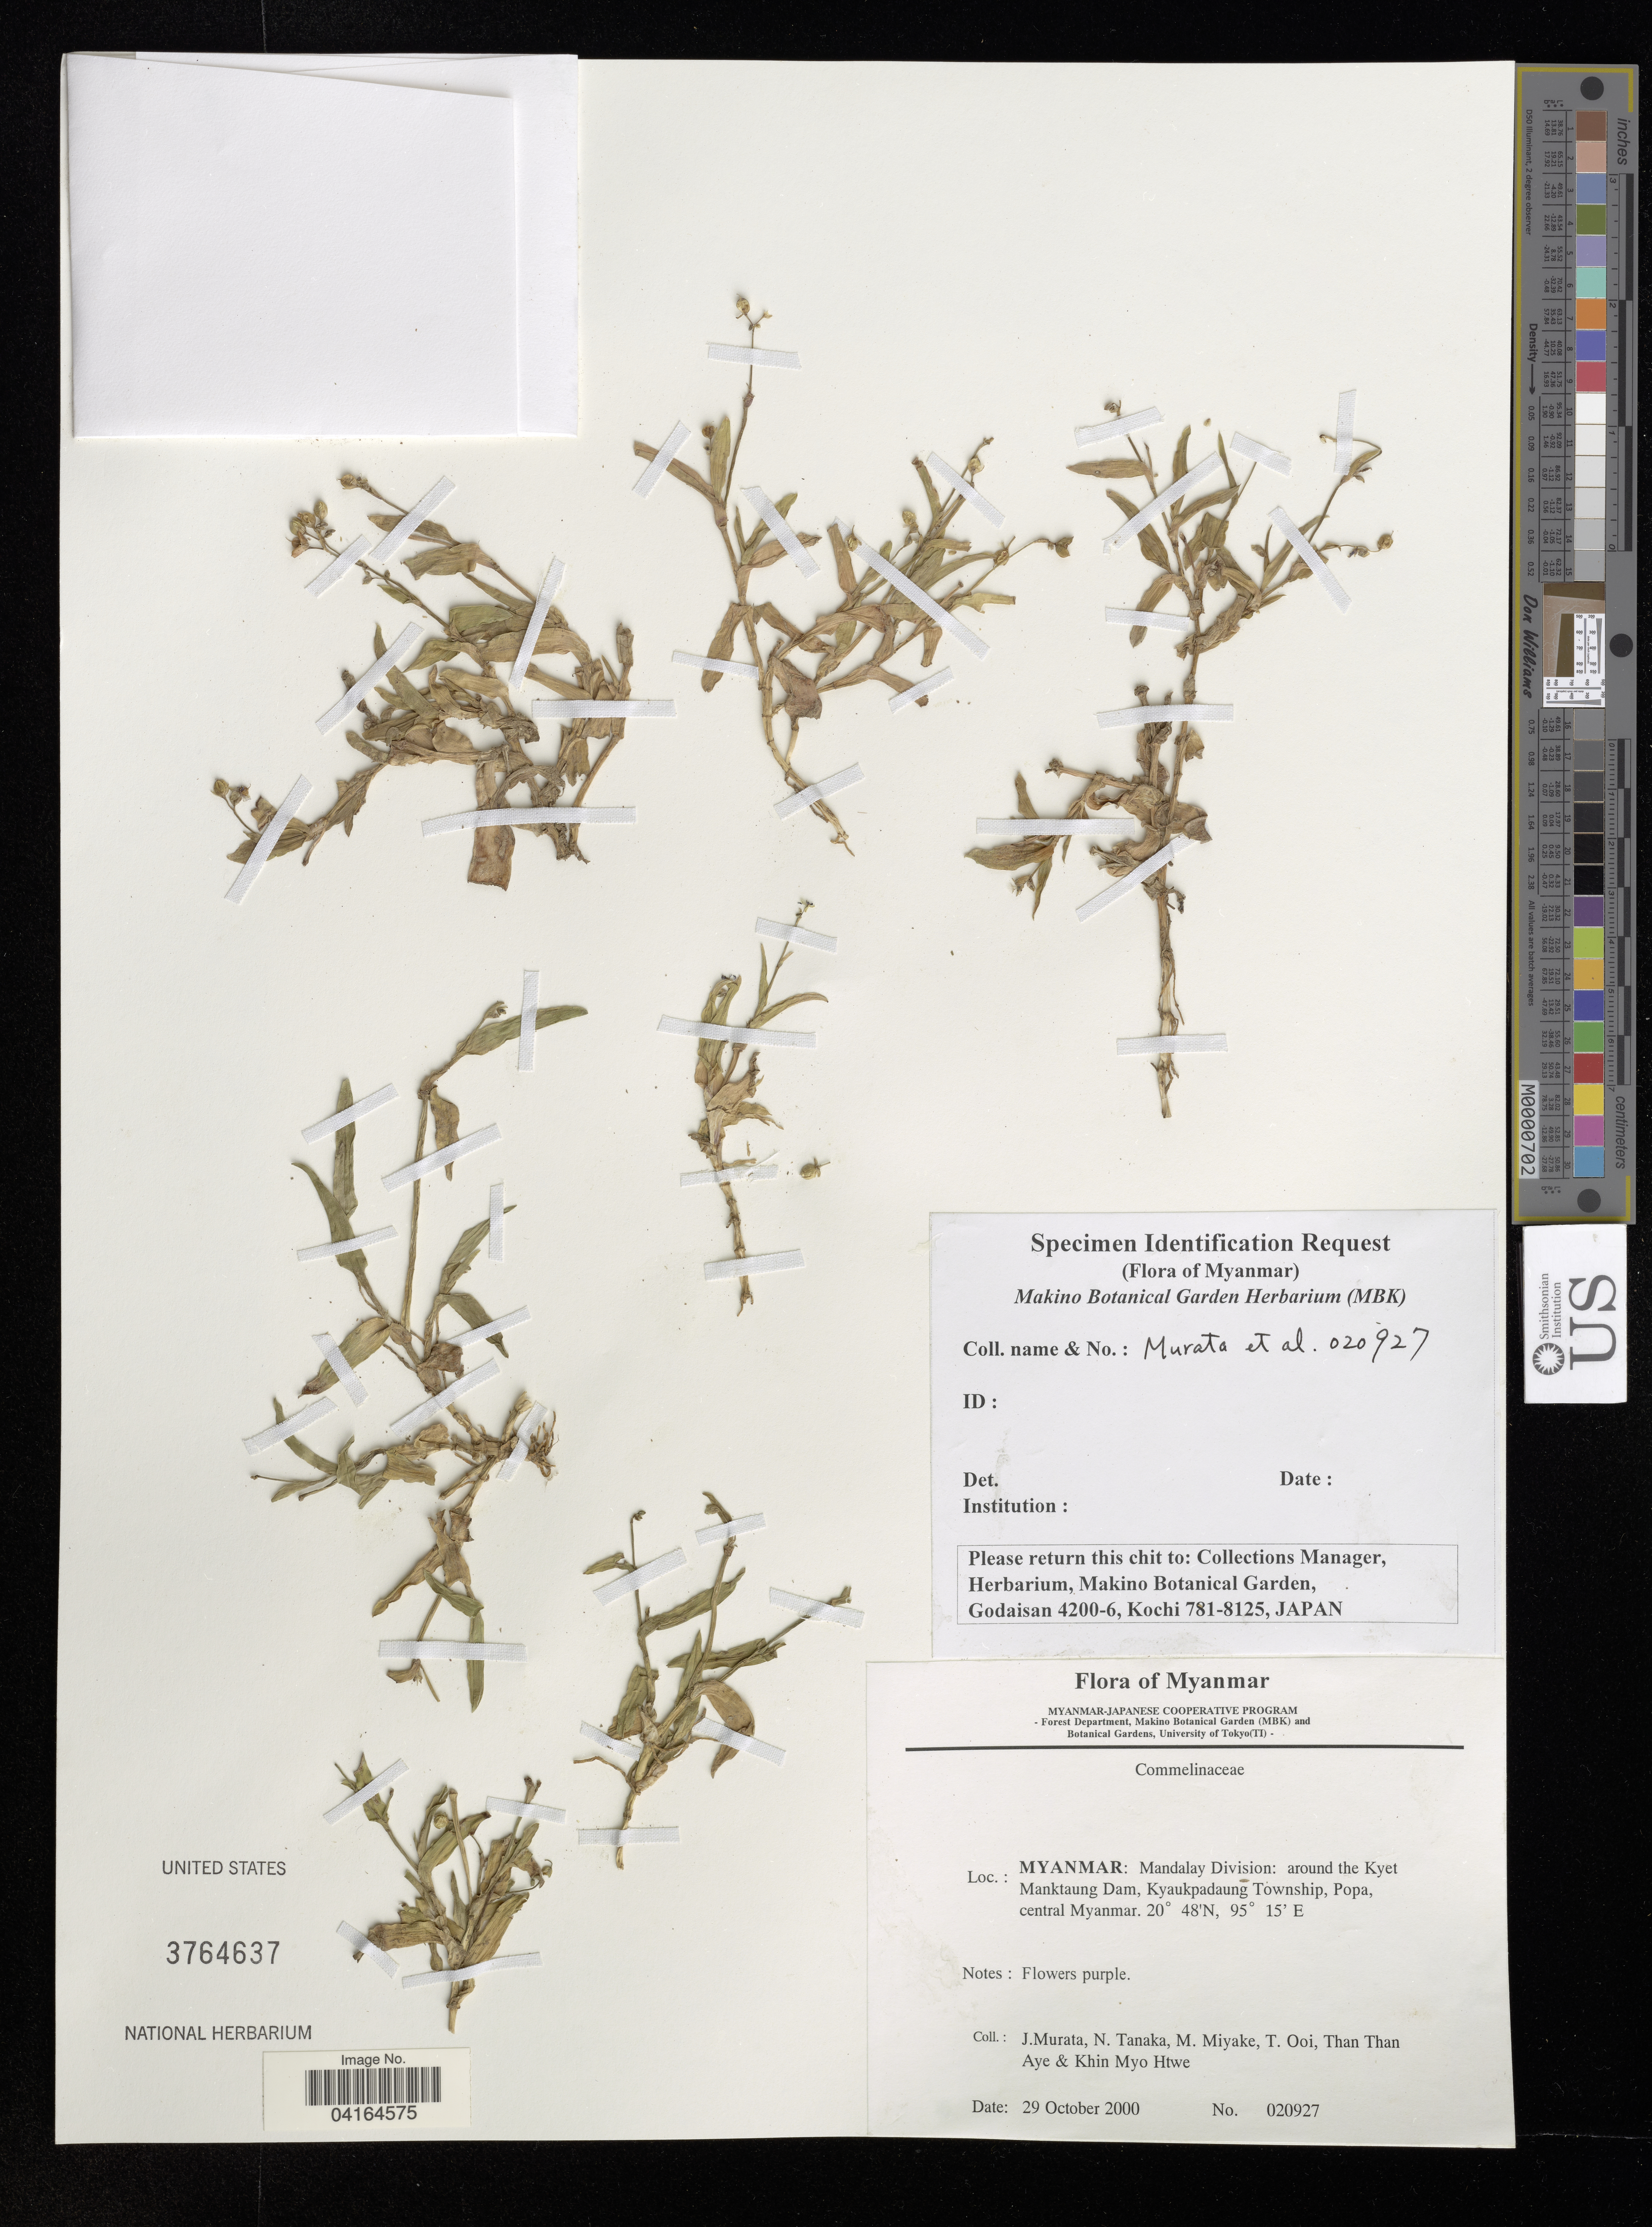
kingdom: Plantae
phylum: Tracheophyta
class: Liliopsida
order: Commelinales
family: Commelinaceae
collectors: J. Murata, N. Tanaka, M. Miyake, T. Ooi & et al.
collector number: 020927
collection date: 2000-10-29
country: Myanmar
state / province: Mandalay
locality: Mandalay Division: around the Kyet Manktaung Dam, Kyaukpadaung Township, Popa, central Myanmar.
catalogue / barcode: US 3764637